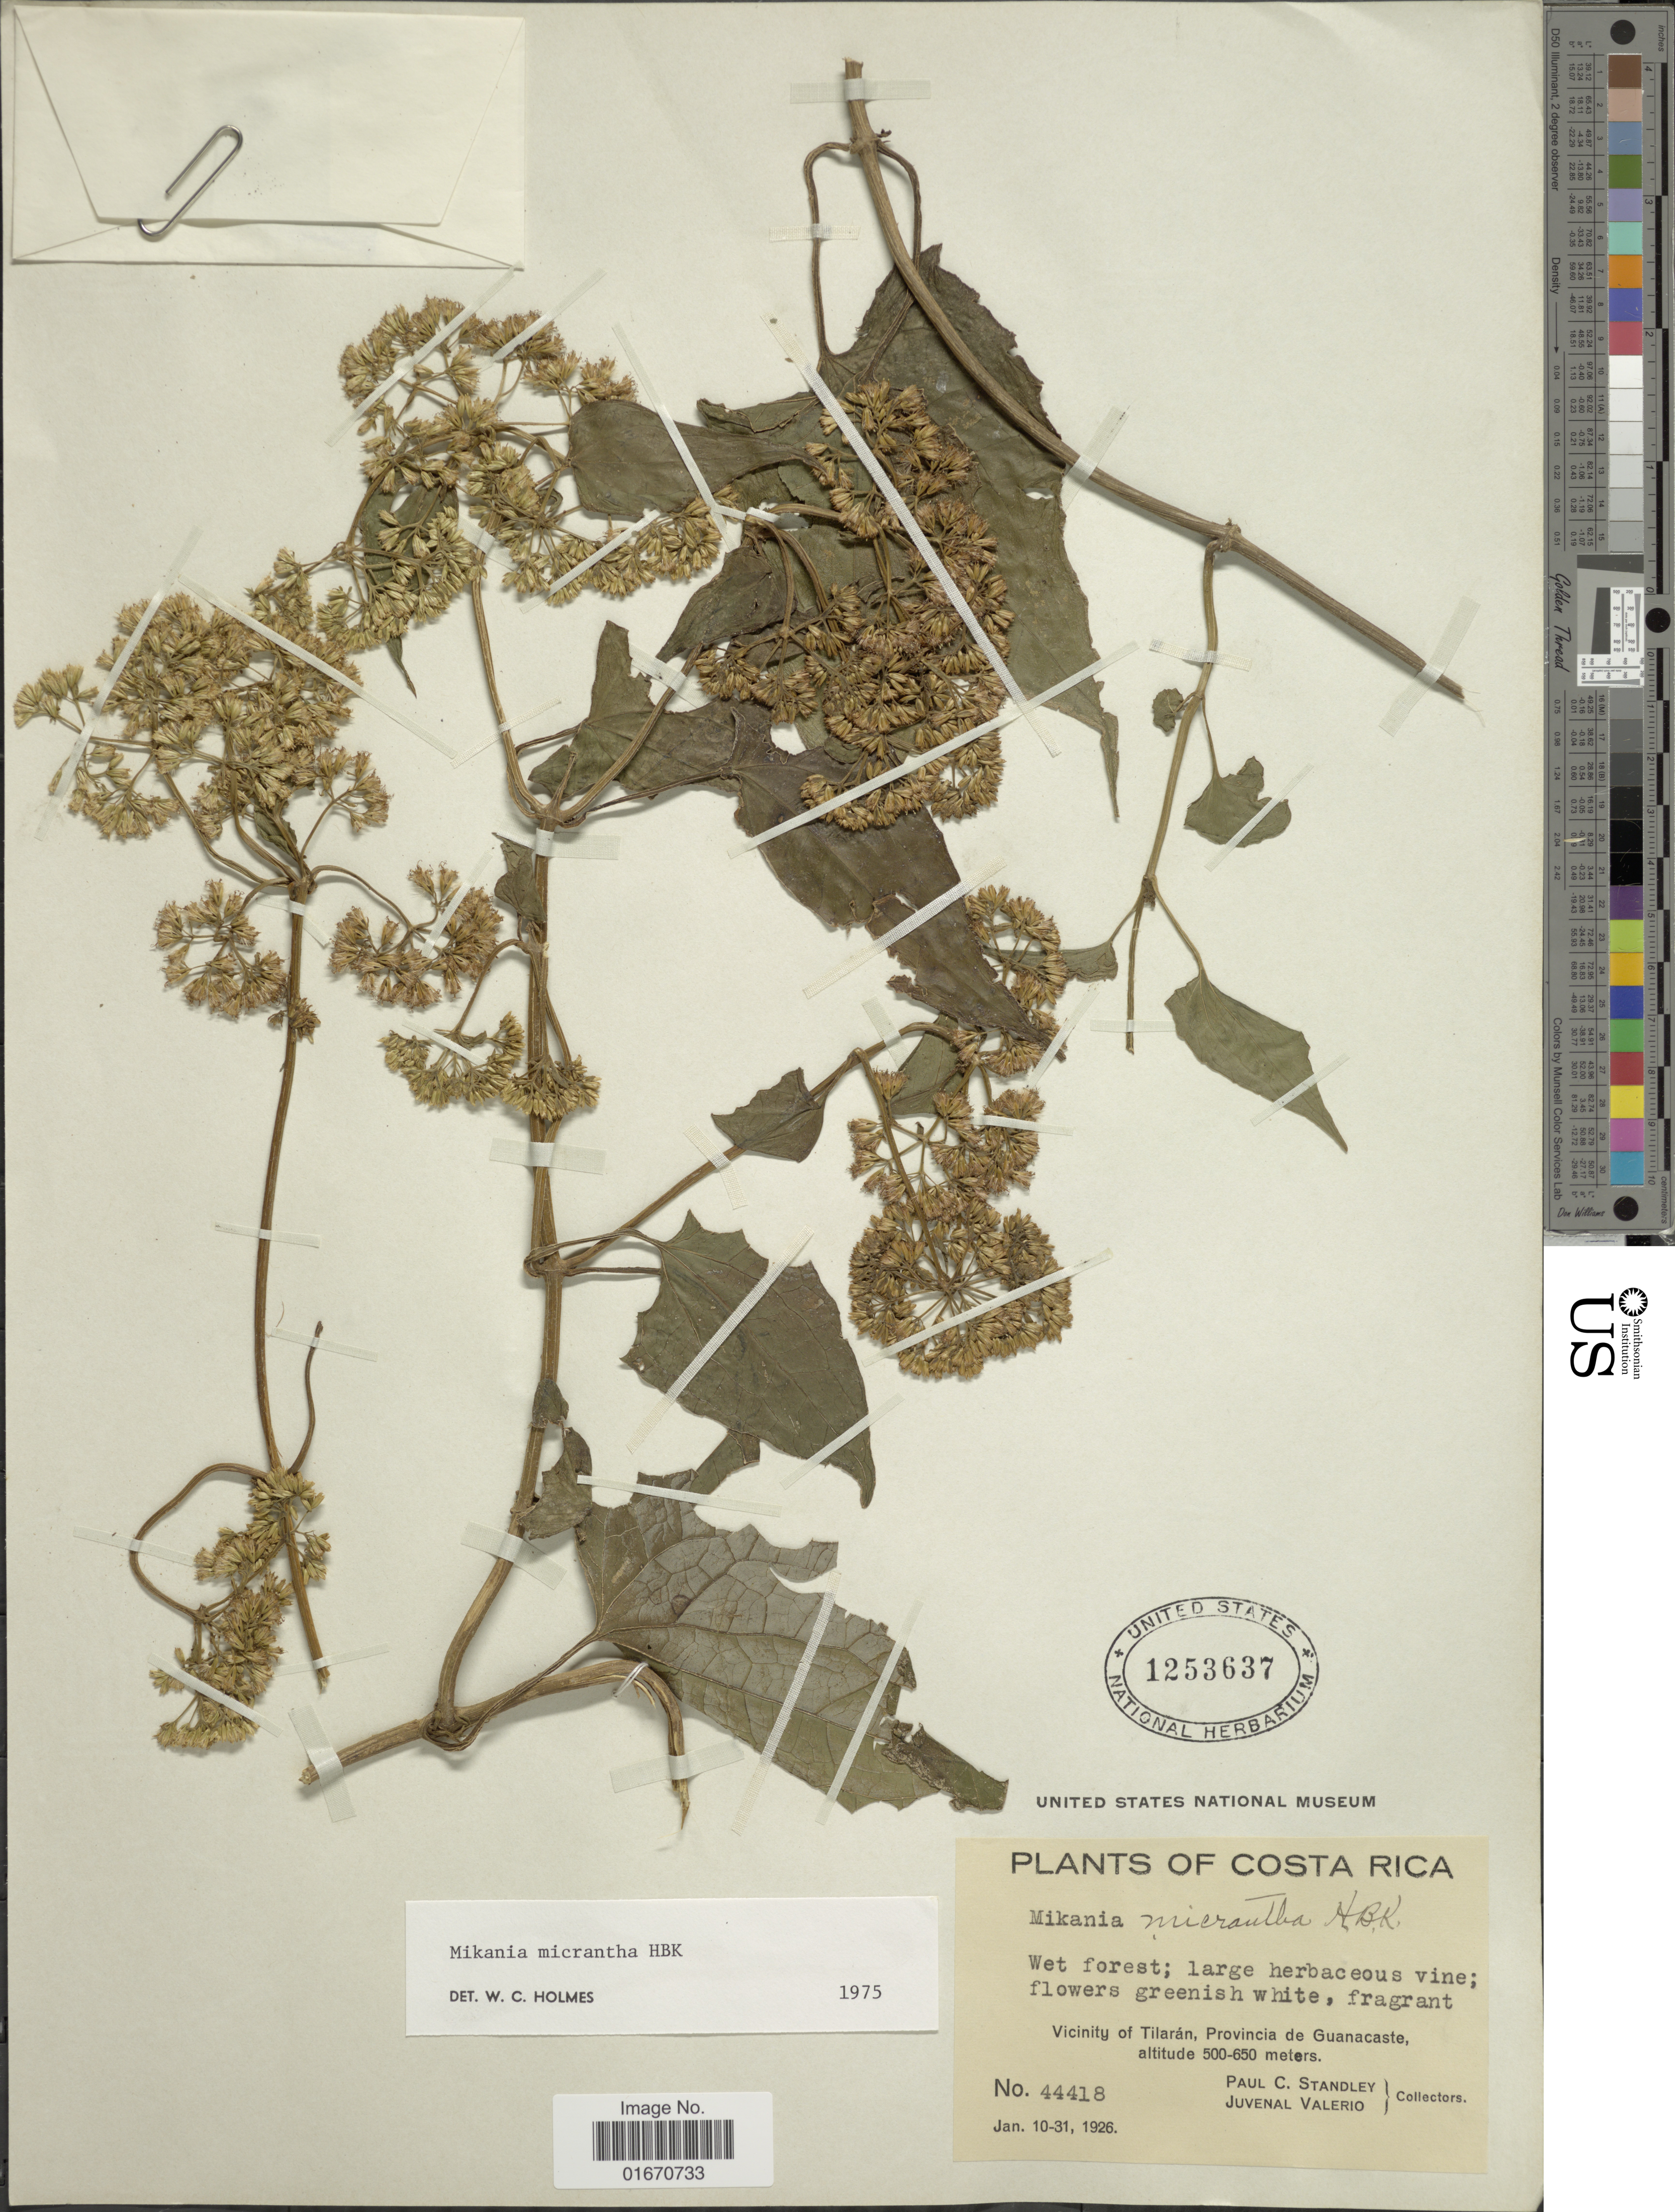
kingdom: Plantae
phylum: Tracheophyta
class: Magnoliopsida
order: Asterales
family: Asteraceae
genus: Mikania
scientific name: Mikania micrantha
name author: Kunth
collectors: P. C. Standley & J. Valerio R.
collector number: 44418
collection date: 1926-01-10/1926-01-31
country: Costa Rica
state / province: Guanacaste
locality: Vicinity of Tilaran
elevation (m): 500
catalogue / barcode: US 1253637